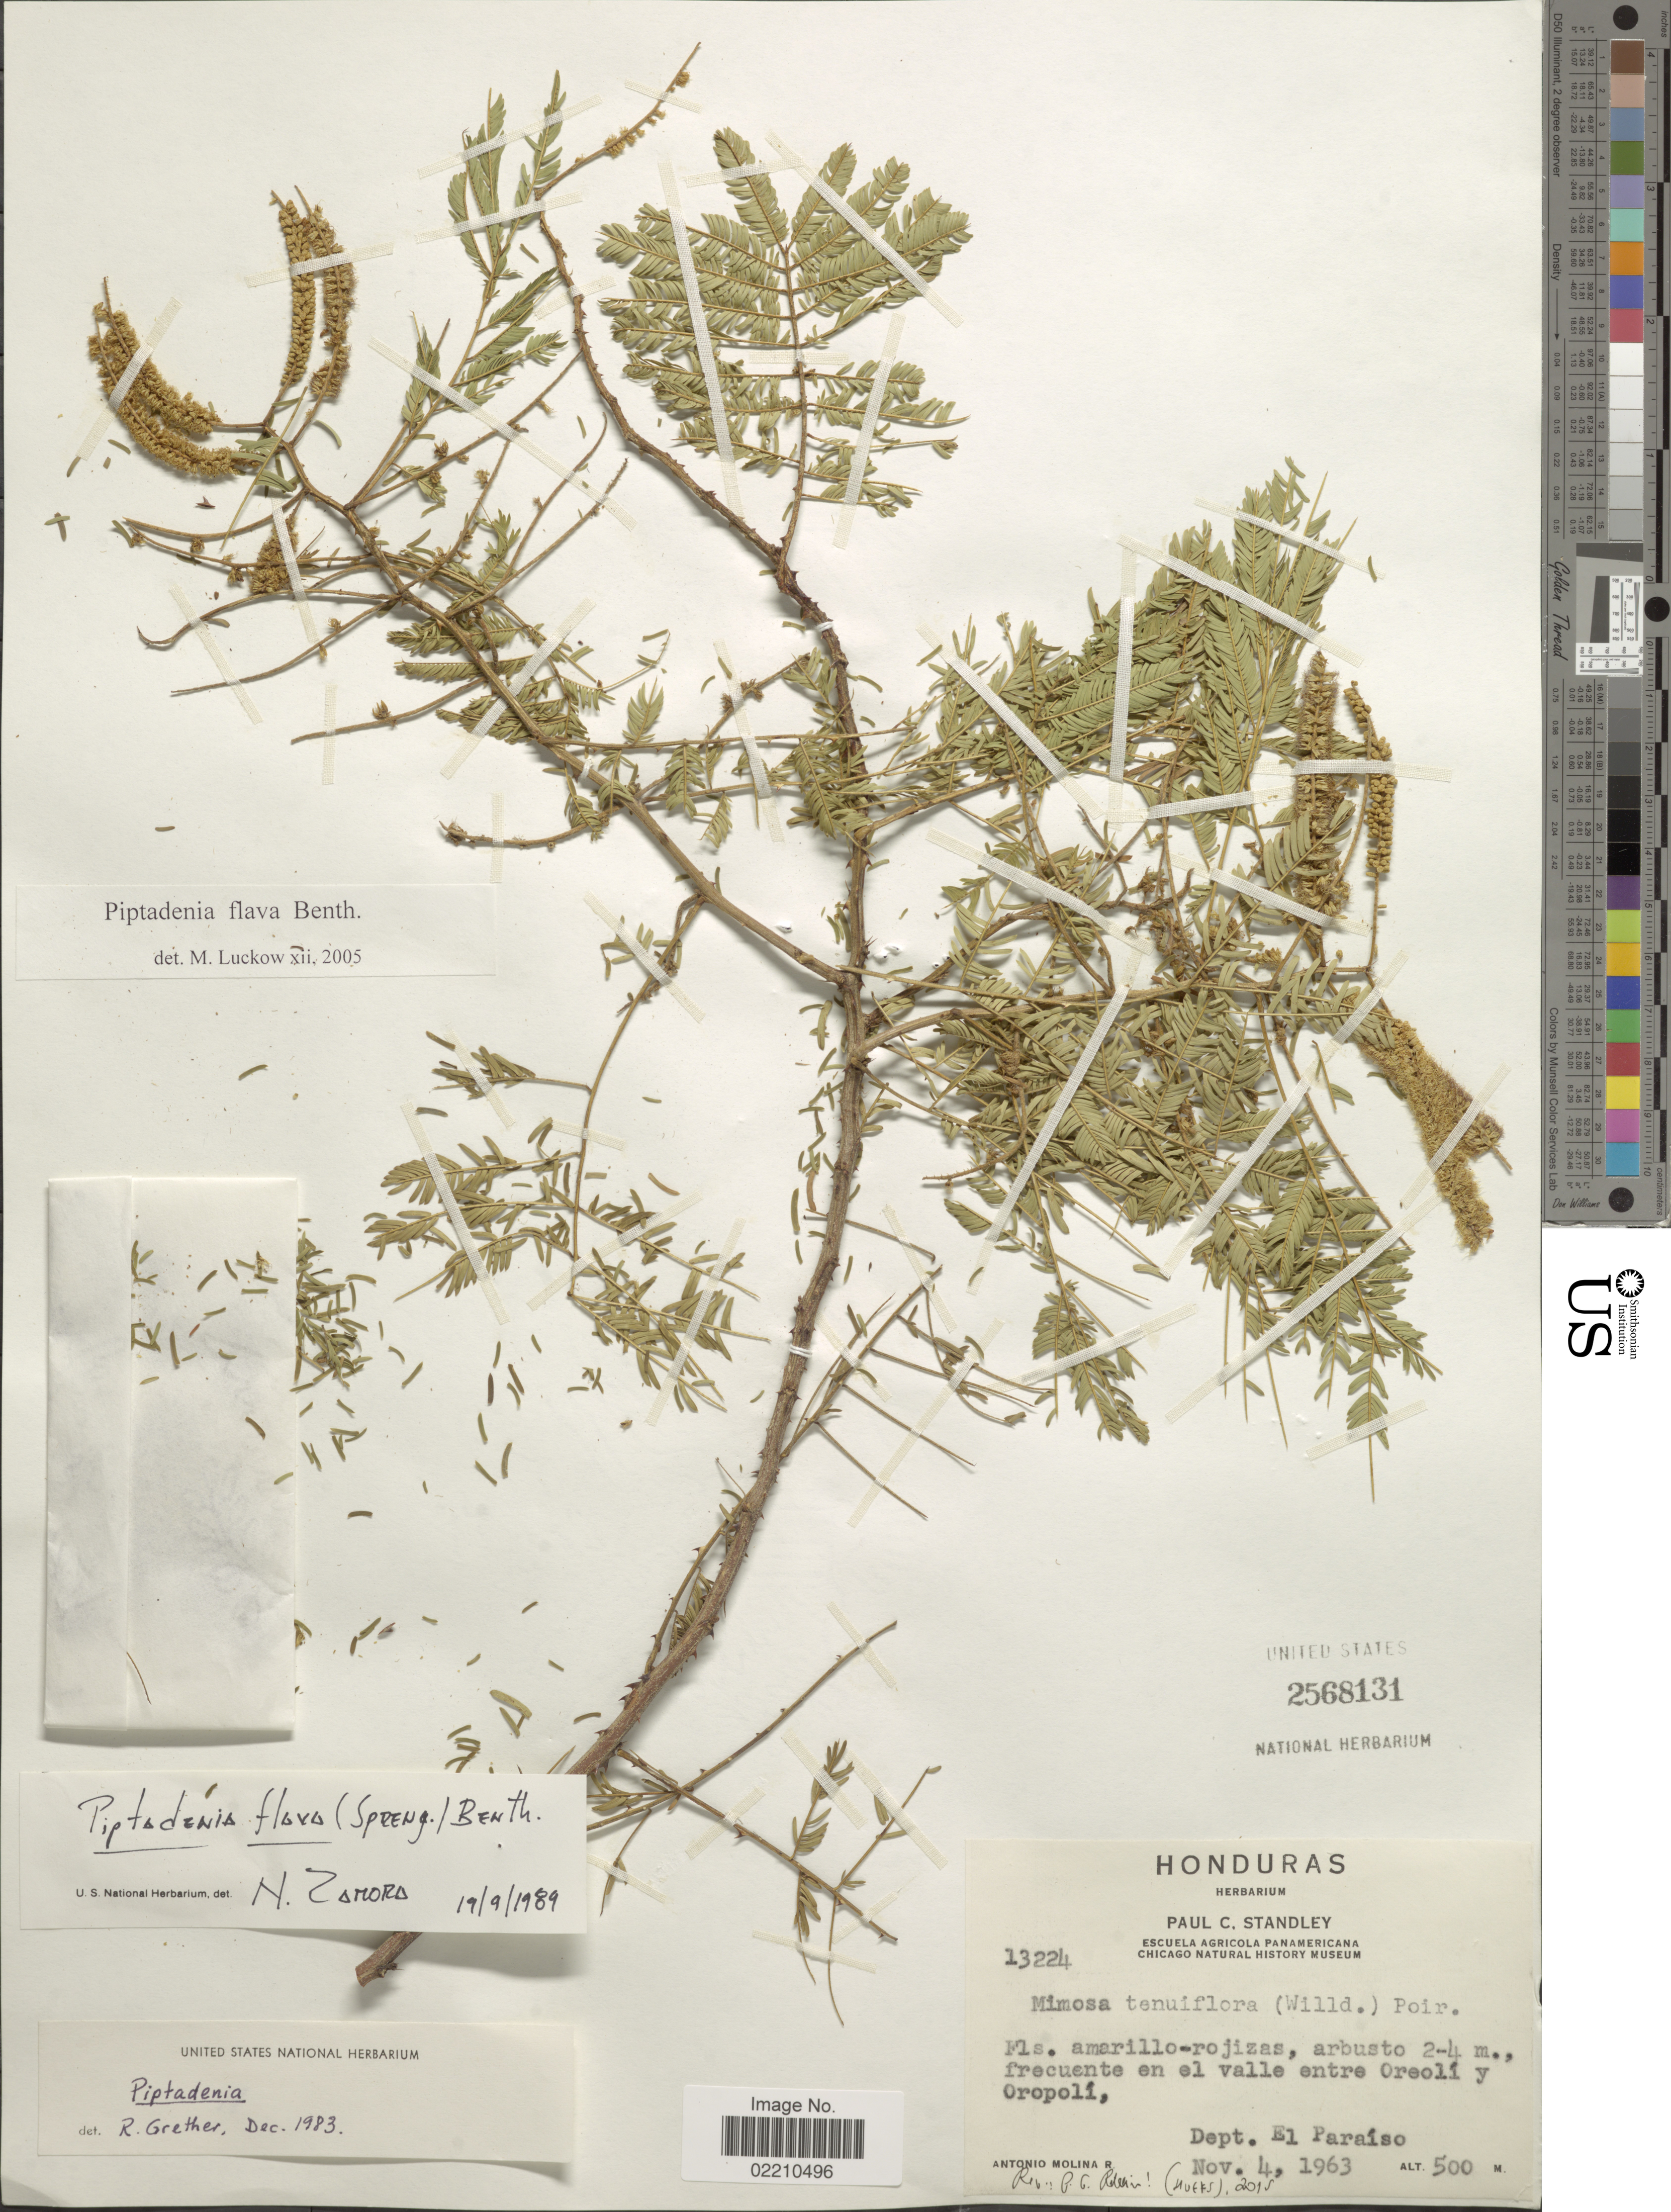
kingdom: Plantae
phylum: Tracheophyta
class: Magnoliopsida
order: Fabales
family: Fabaceae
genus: Piptadenia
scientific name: Piptadenia flava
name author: (DC.) Benth.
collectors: A. Molina R.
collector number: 13224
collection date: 1963-11-04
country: Honduras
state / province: El Paraíso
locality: Frecuente en el valle entre Oreoli y Oropoli, Dept. El Paraiso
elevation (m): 500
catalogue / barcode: US 2568131